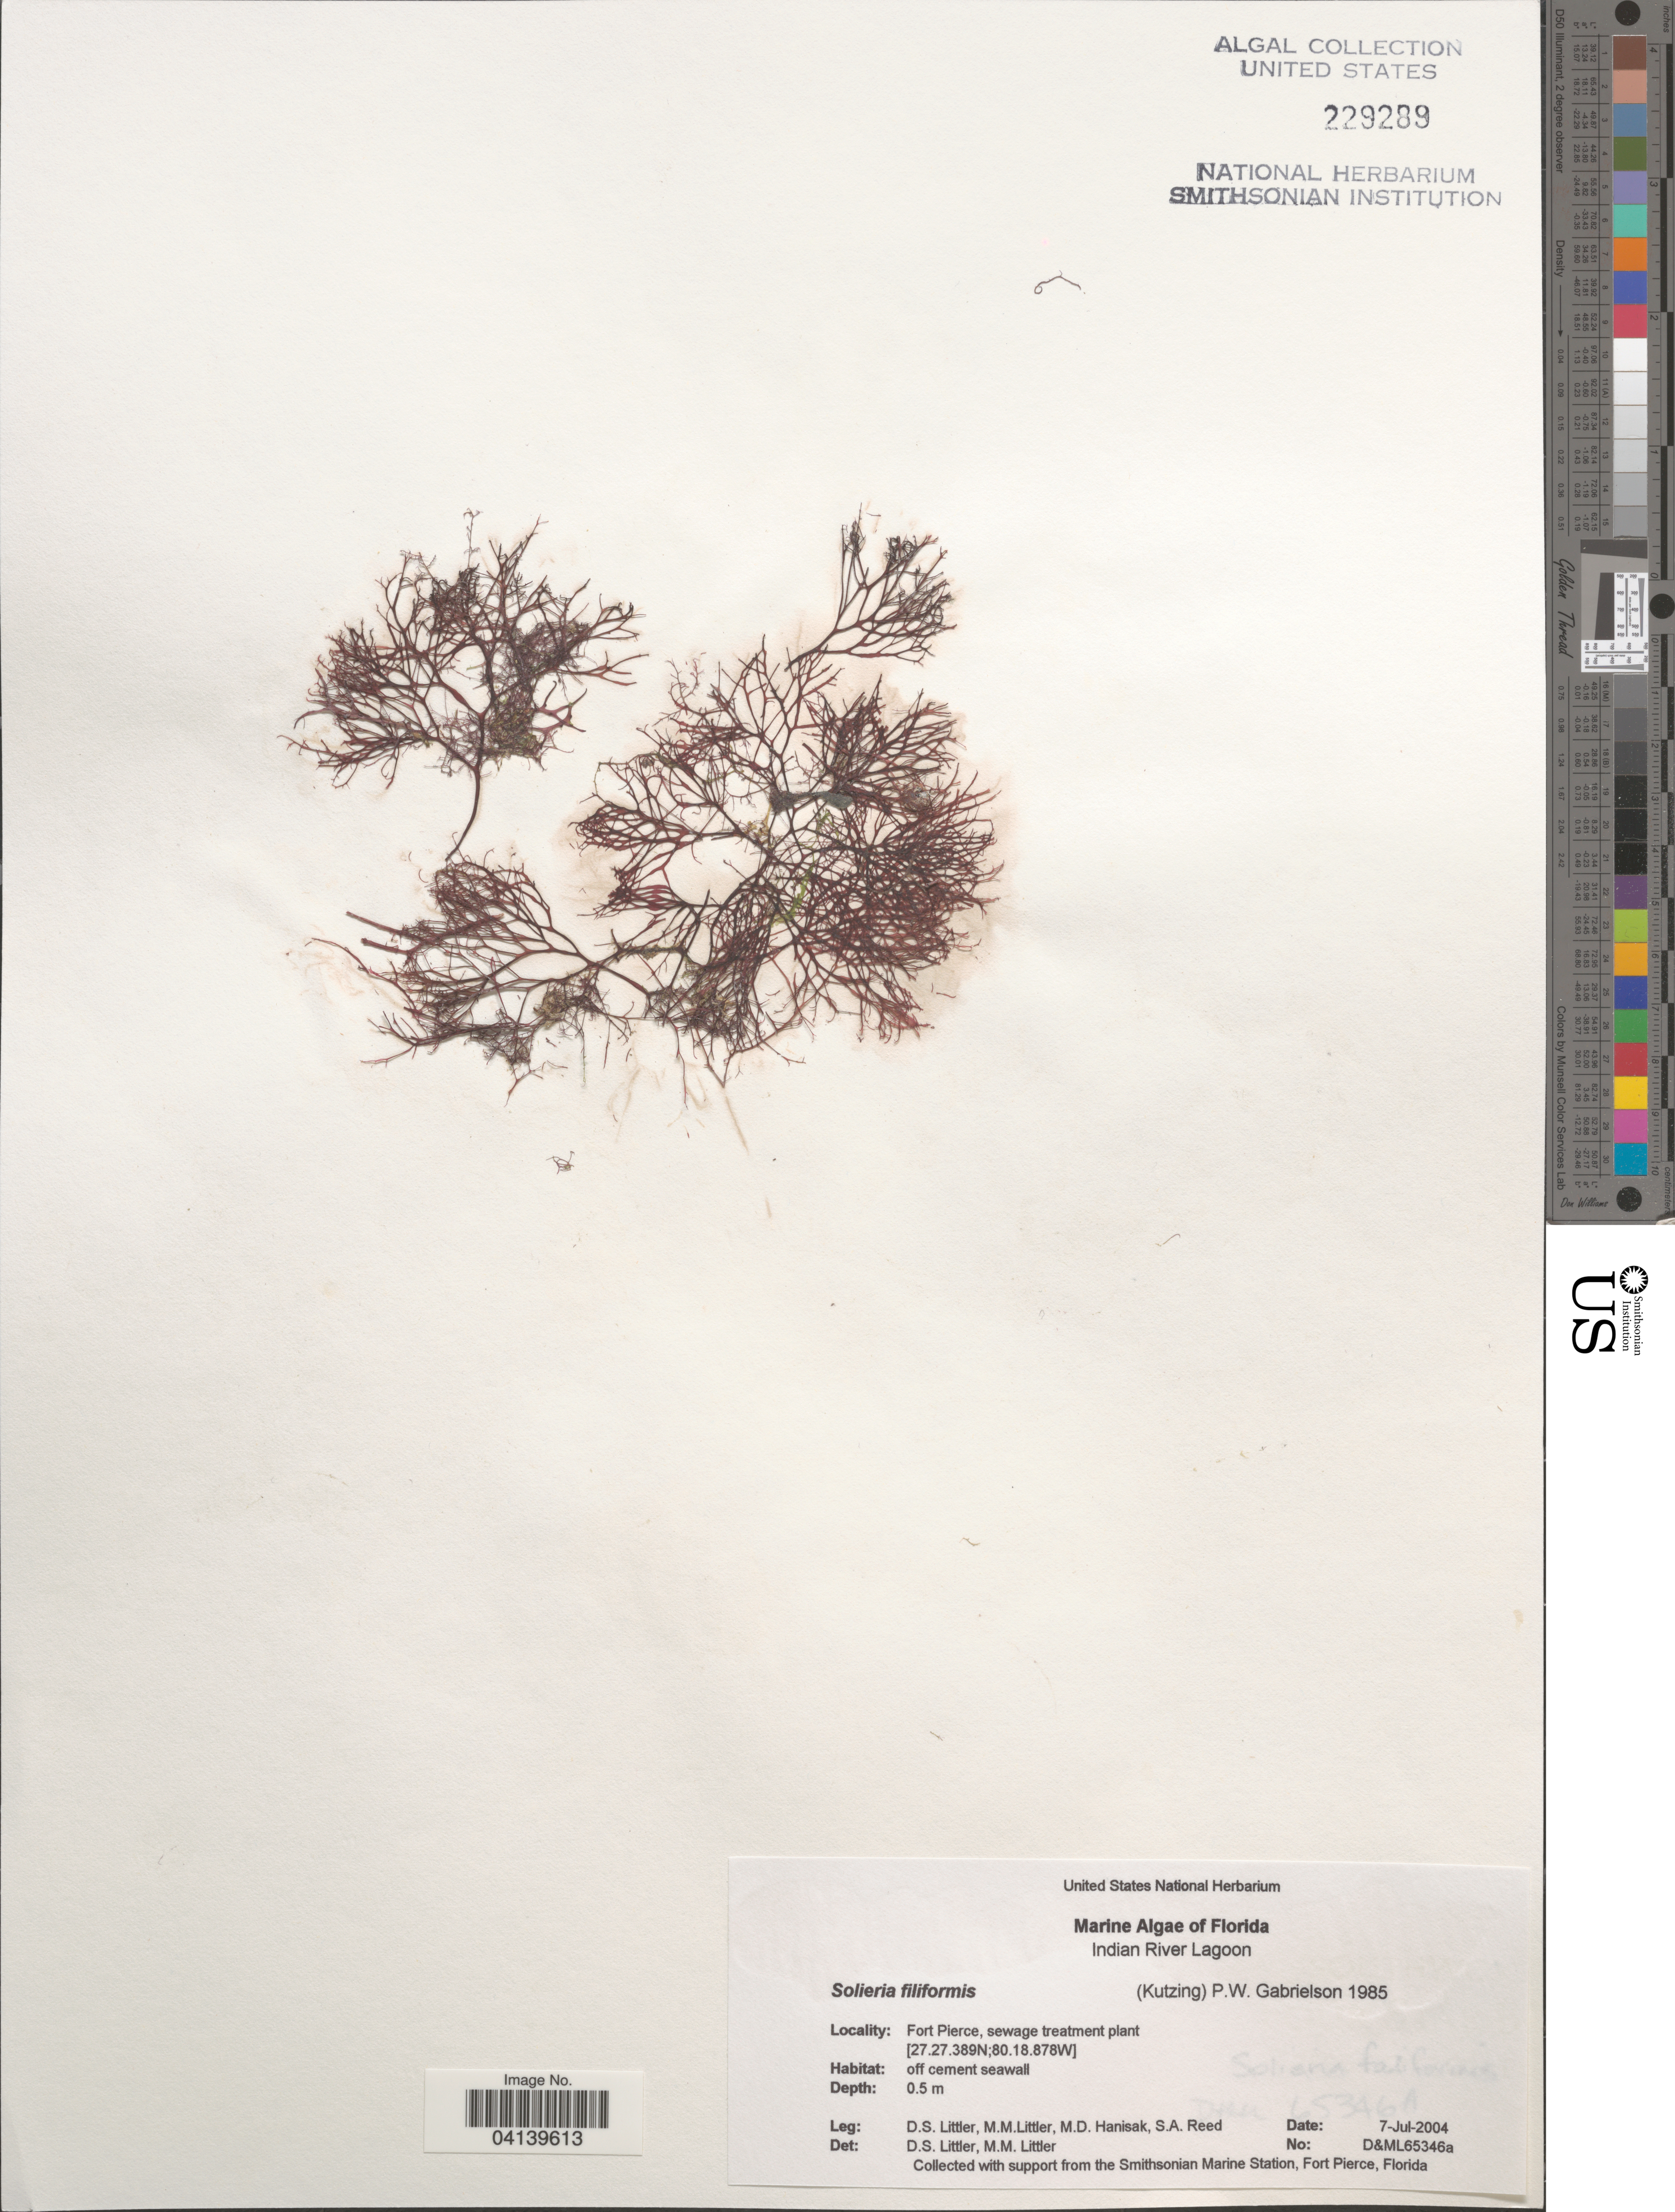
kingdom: Plantae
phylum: Rhodophyta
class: Florideophyceae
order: Gigartinales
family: Solieriaceae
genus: Solieria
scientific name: Solieria filiformis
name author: (Kütz.) P.W. Gabrielson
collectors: D. S. Littler, M. Hanisak & S. Reed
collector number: D&ML65346a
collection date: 2004-07-07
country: United States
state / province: Florida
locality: Indian River Lagoon. Fort Pierce, sewage treatment plant.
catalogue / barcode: US 229289